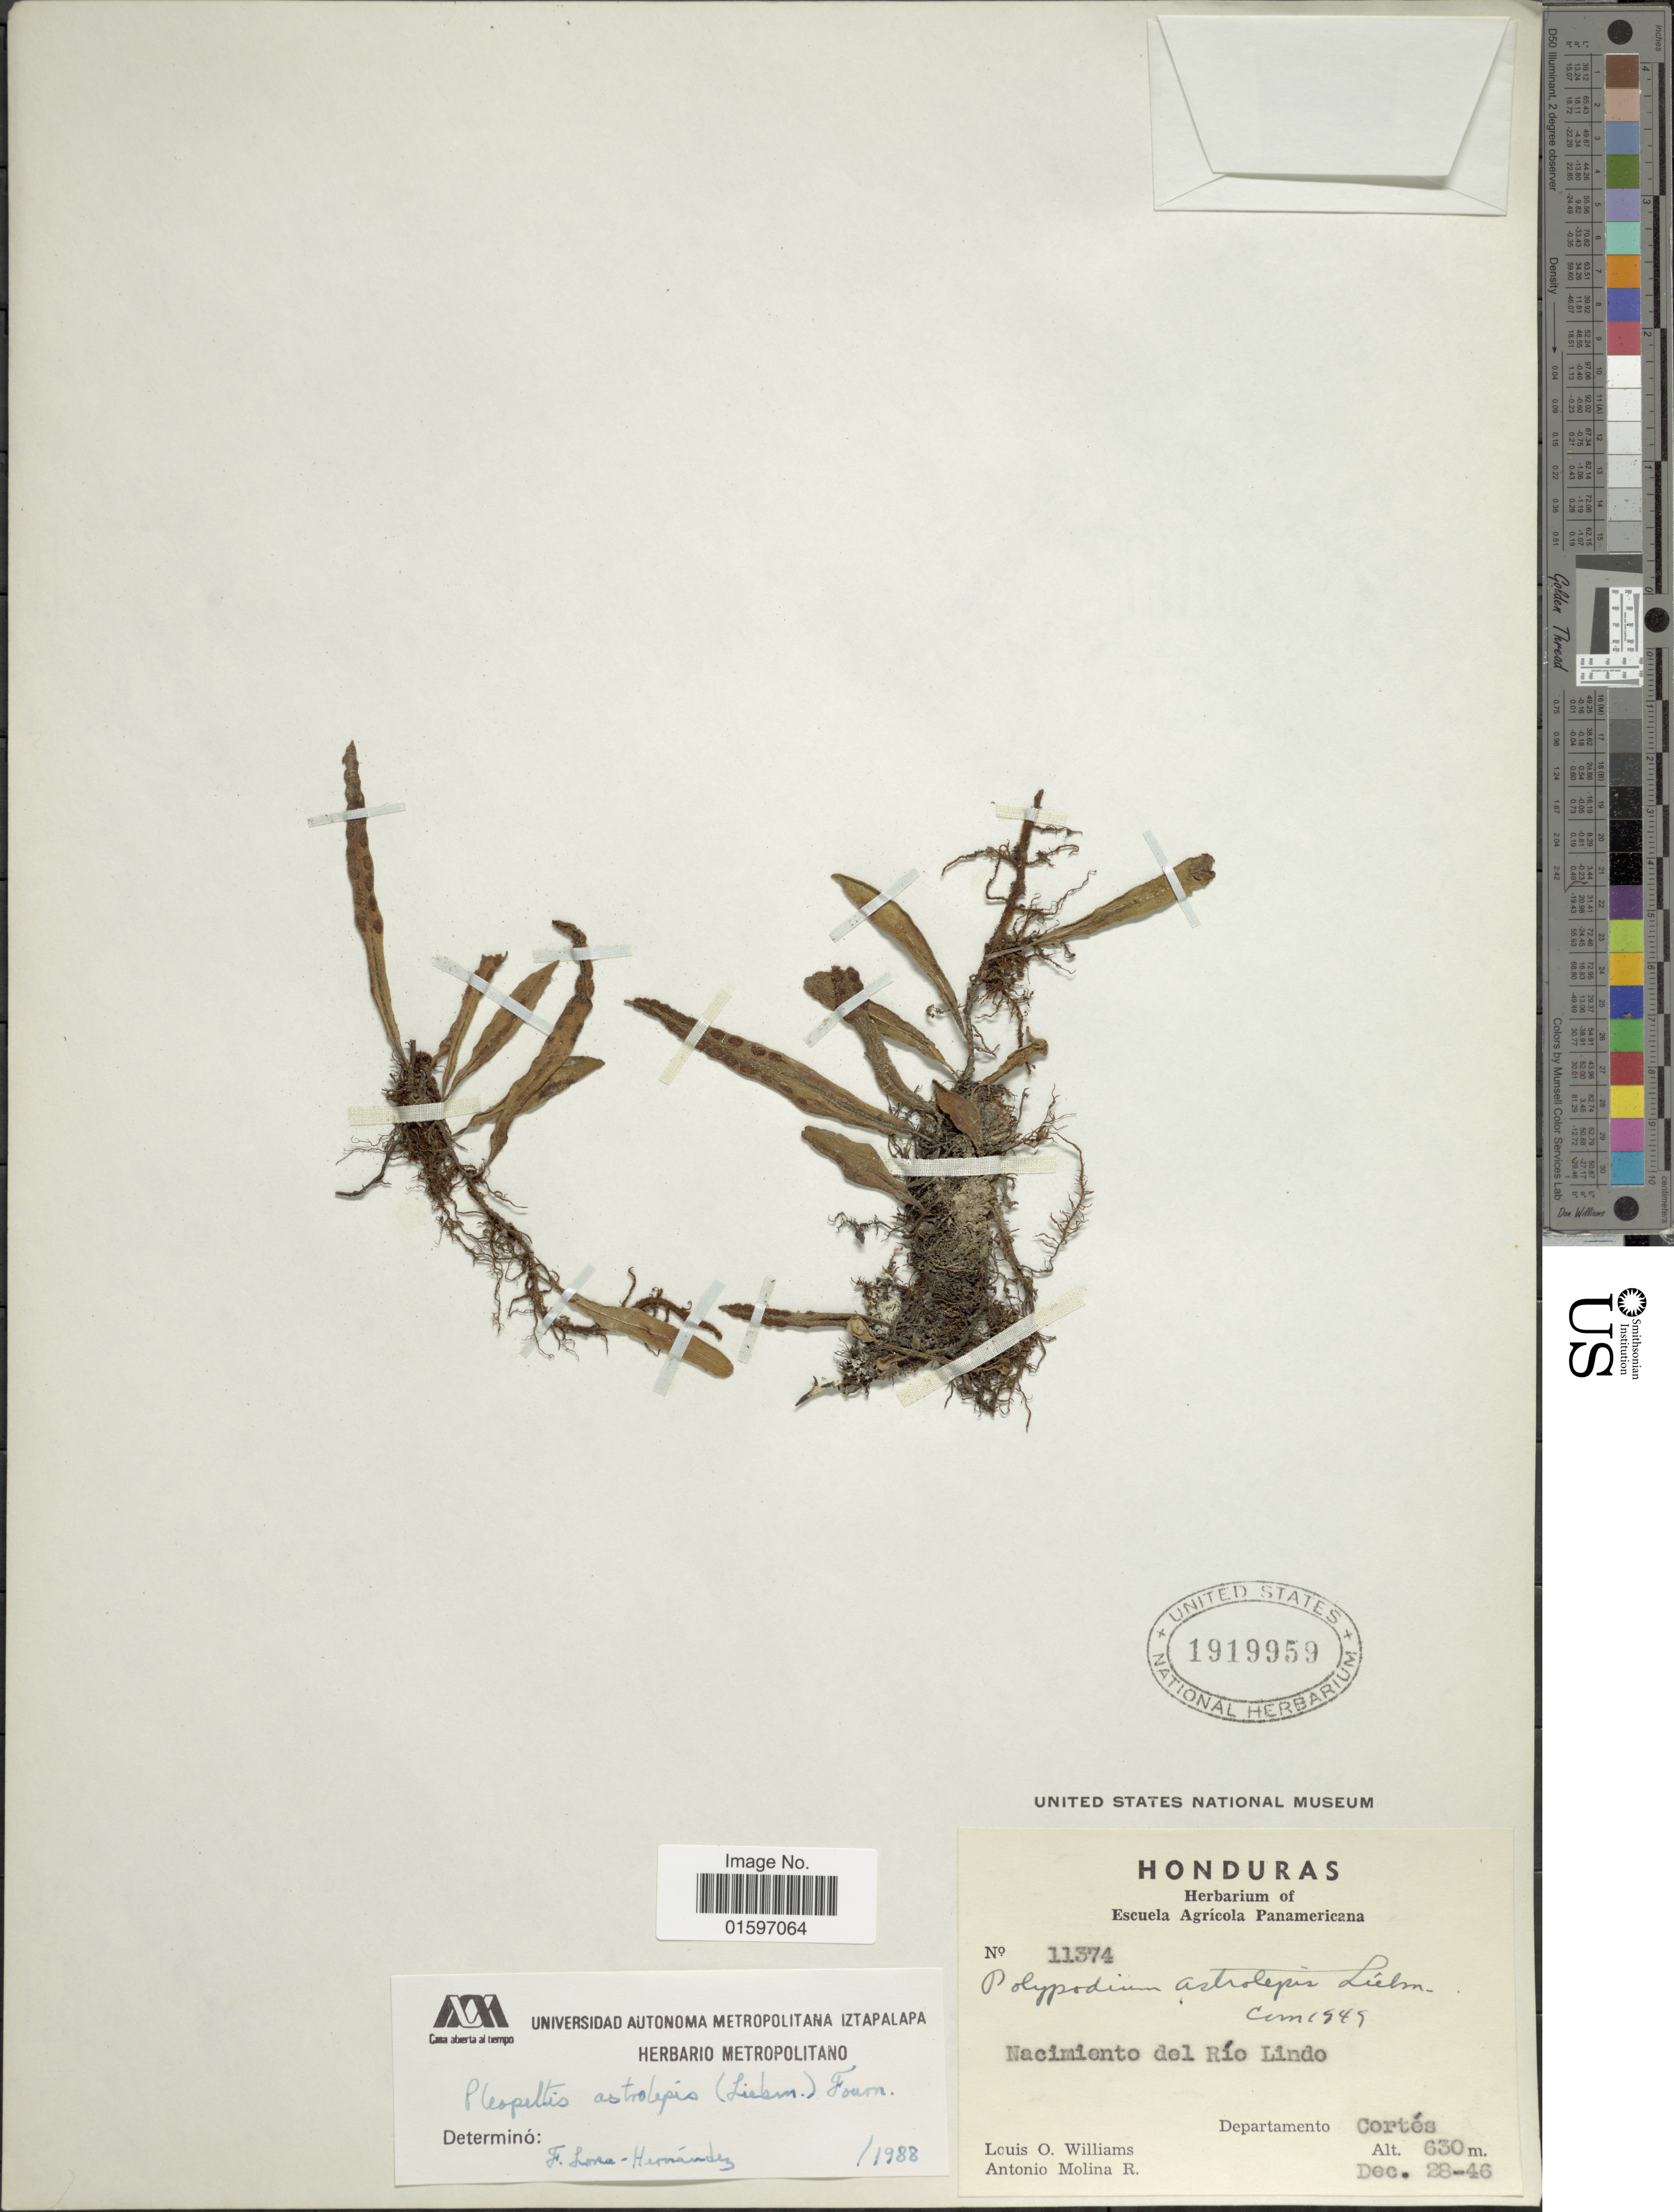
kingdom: Plantae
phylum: Tracheophyta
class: Polypodiopsida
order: Polypodiales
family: Polypodiaceae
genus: Pleopeltis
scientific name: Pleopeltis astrolepis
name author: (Liebm.) E. Fourn.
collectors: L. O. Williams & A. Molina R.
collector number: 11374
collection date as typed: Transcribed d/m/y: 28/12/48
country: Honduras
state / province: Cortés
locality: Naciemiento del Río Lindo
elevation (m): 630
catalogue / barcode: US 1919959